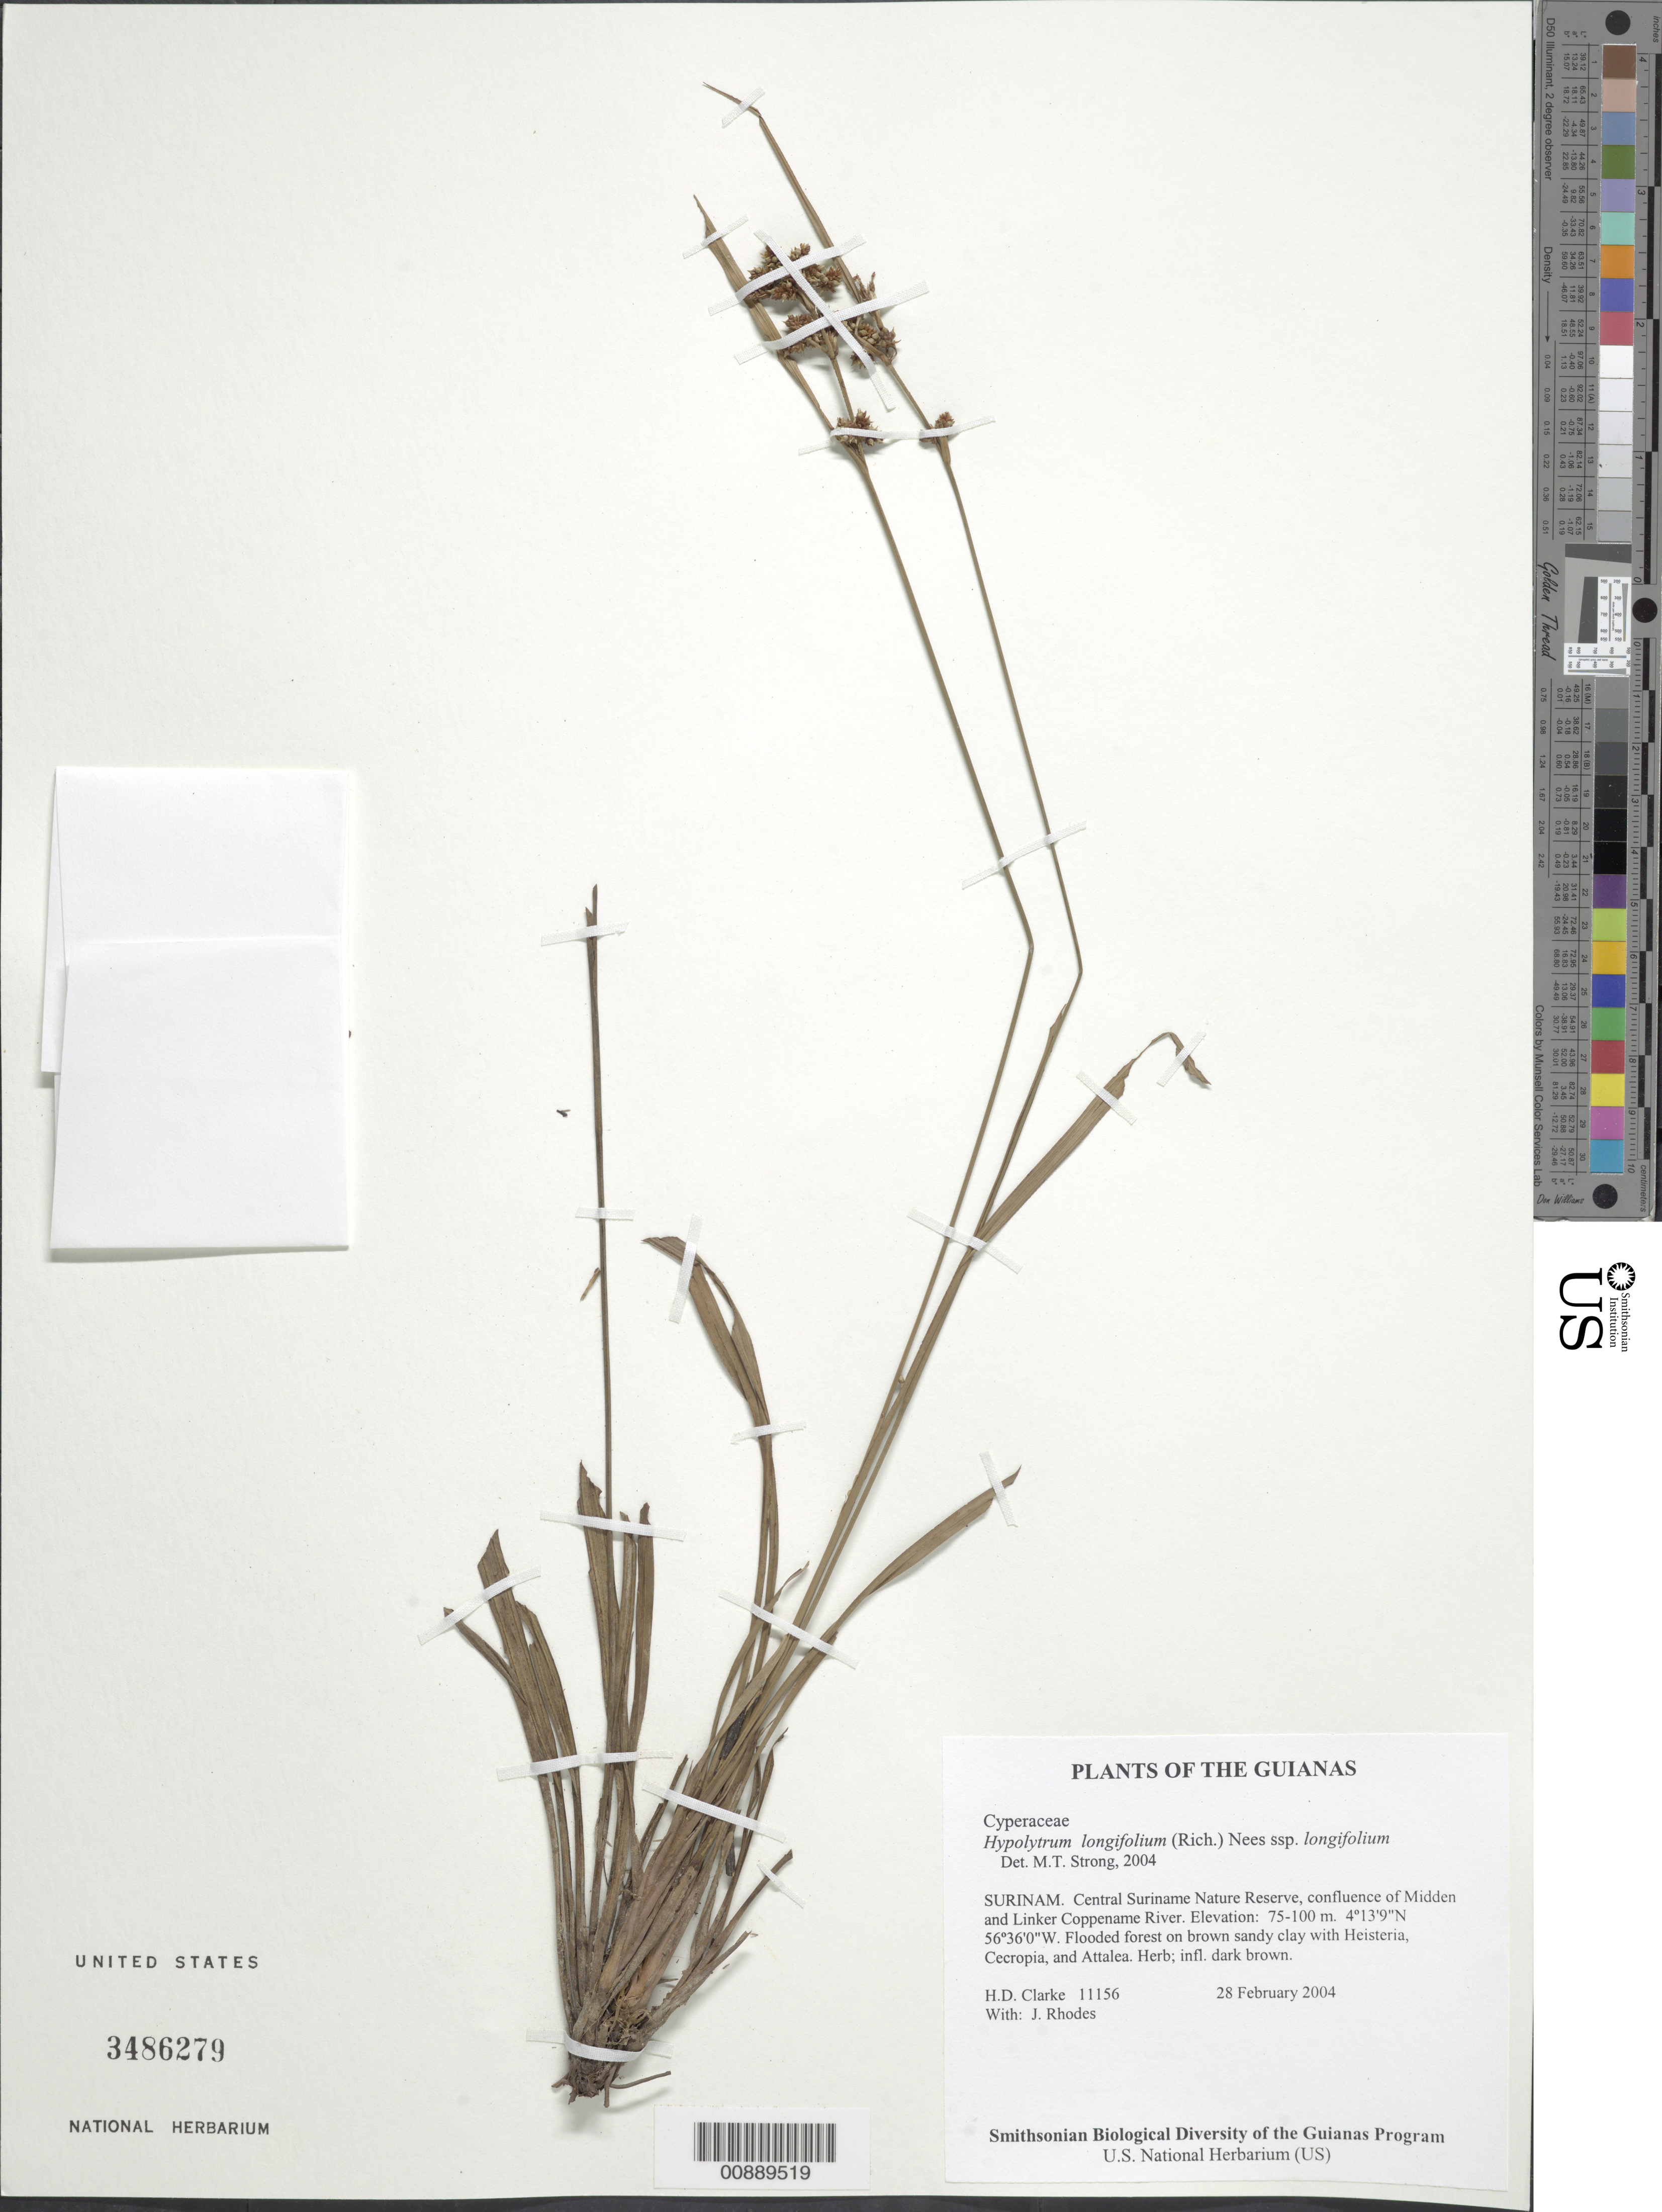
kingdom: Plantae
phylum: Tracheophyta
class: Liliopsida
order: Poales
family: Cyperaceae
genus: Hypolytrum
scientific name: Hypolytrum longifolium subsp. longifolium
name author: (Rich.) Nees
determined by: Strong, M. T., (US), Smithsonian Institution - National Museum of Natural History (UNITED STATES)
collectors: H. D. Clarke & J. Rhodes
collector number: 11156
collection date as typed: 28 February 2004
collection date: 2004-02-28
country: Suriname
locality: Central Suriname Nature Reserve, confluence of Midden and Linker Coppename River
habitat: Flooded forest on brown sandy clay with Heisteria, Cecropia, and Attalea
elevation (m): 75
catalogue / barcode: US 3486279